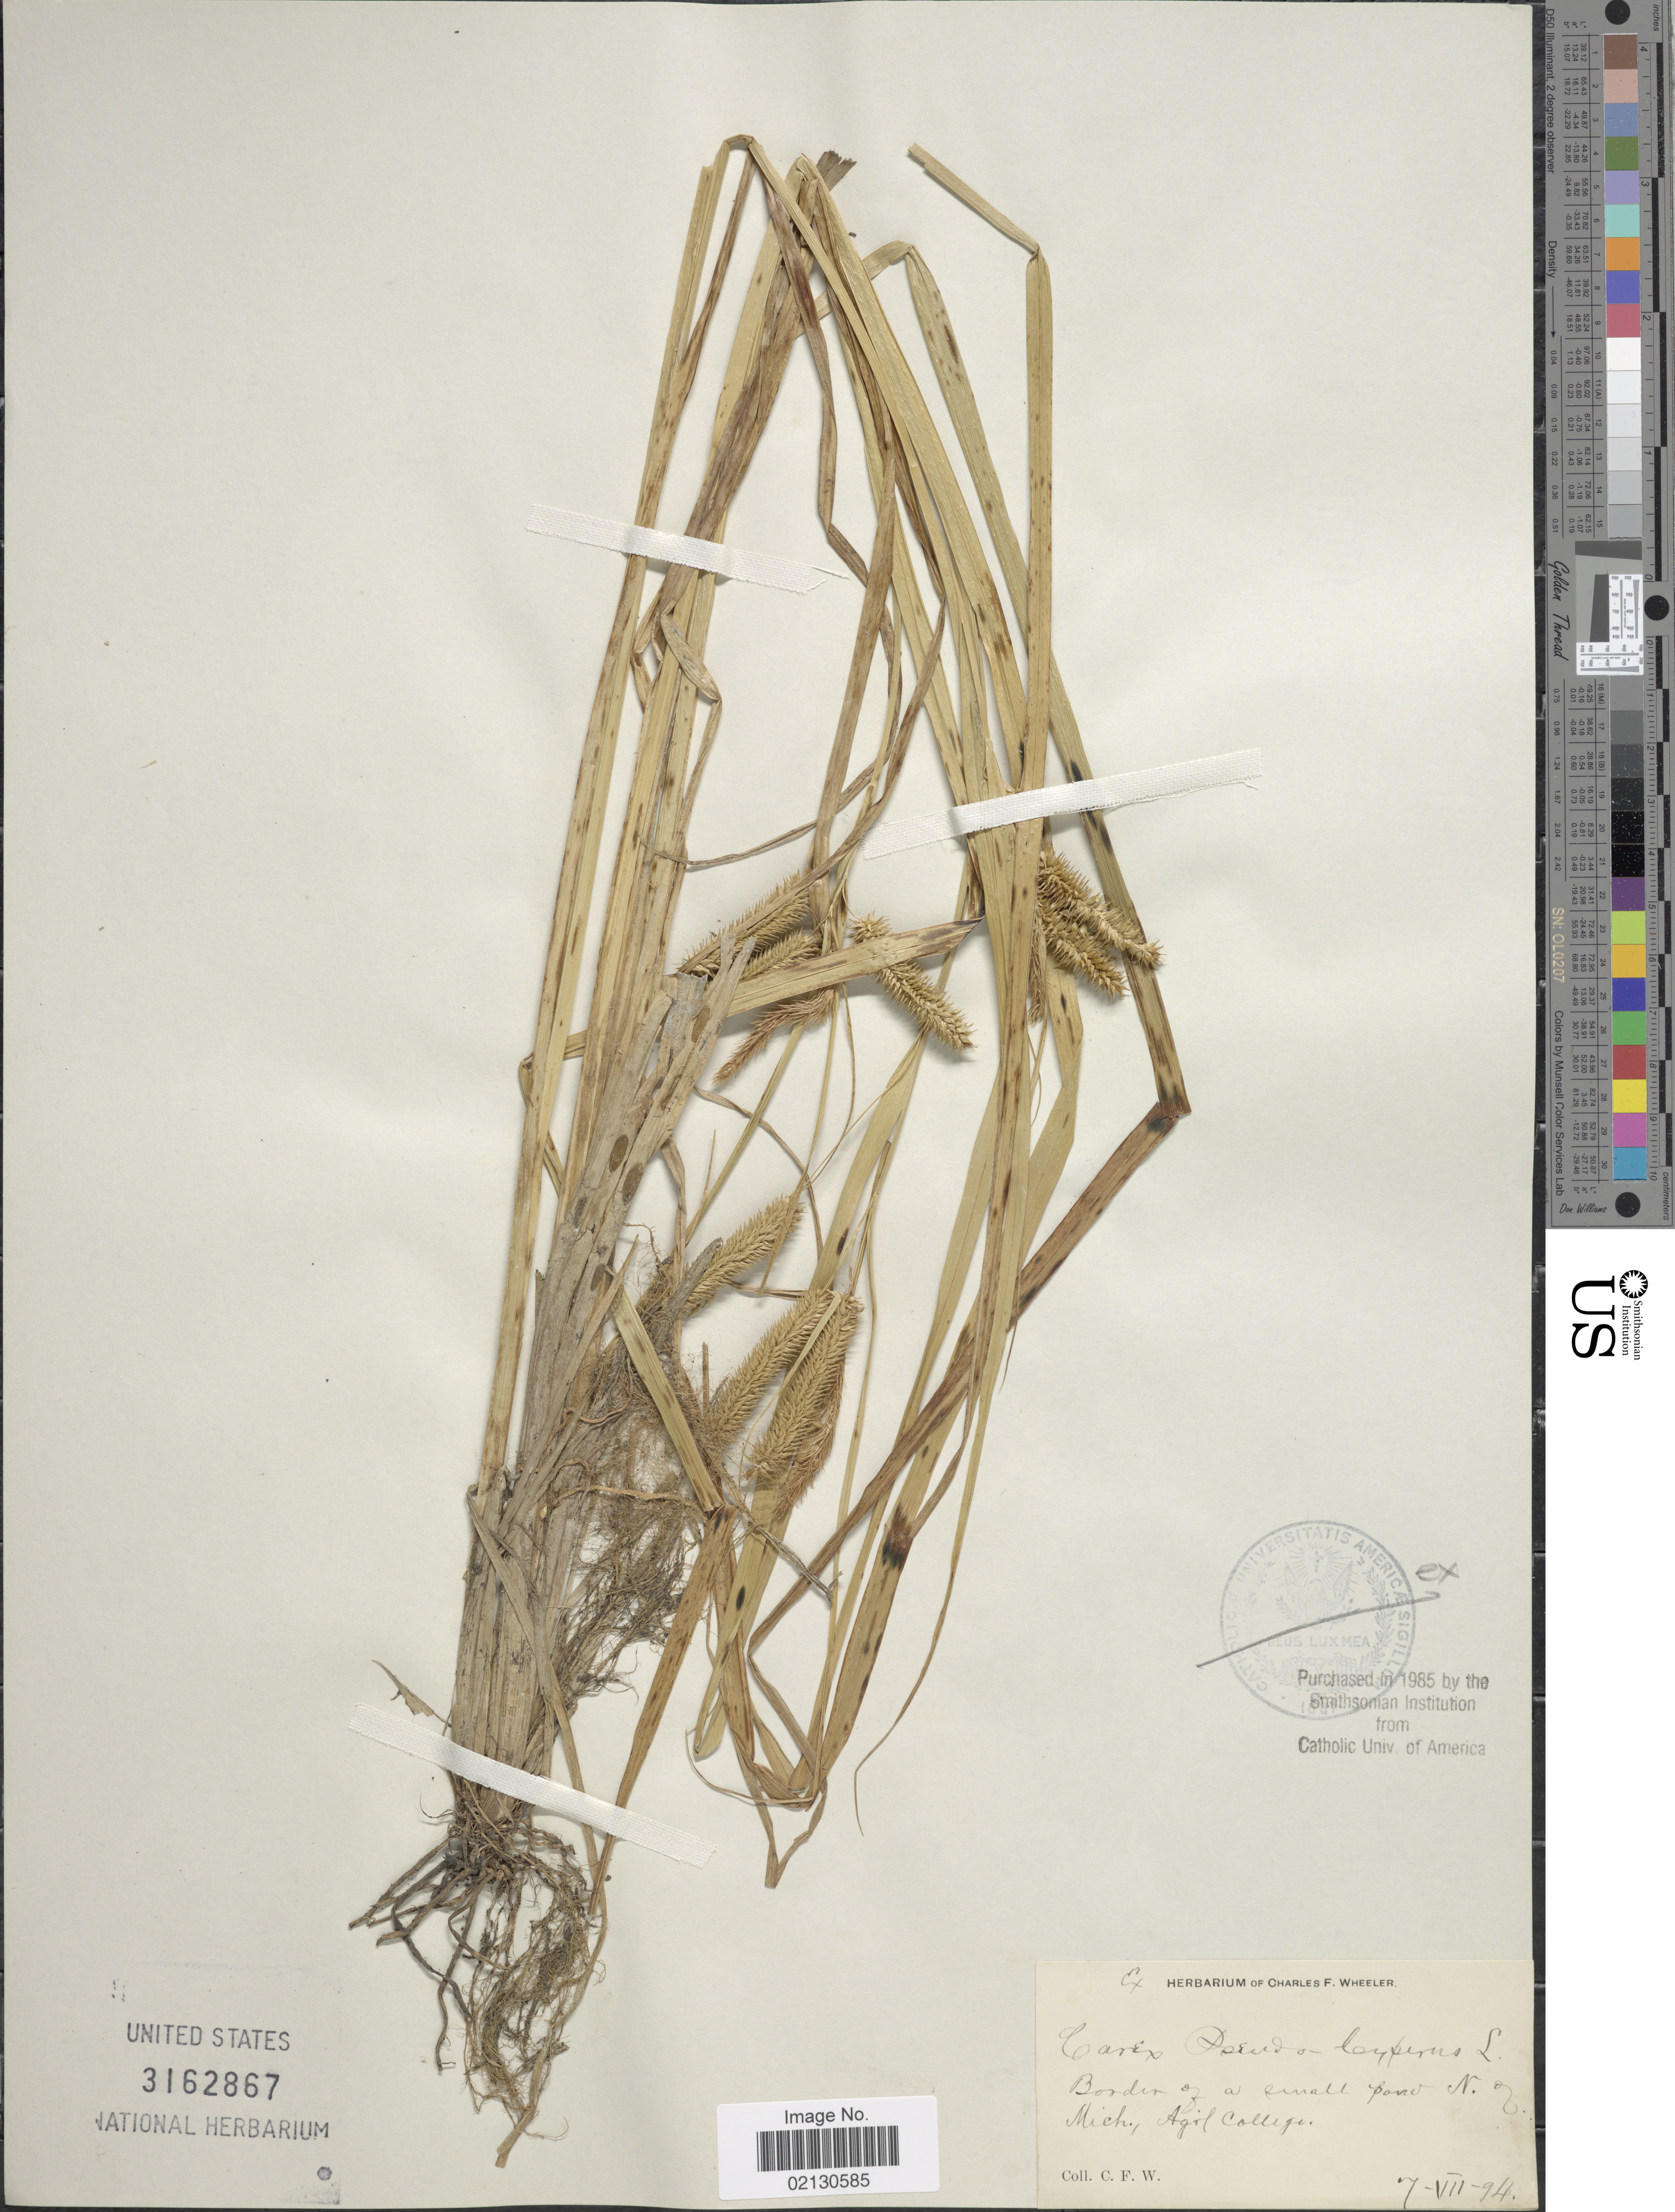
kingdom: Plantae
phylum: Tracheophyta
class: Liliopsida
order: Poales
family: Cyperaceae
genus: Carex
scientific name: Carex pseudocyperus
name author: L.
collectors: C. Wheeler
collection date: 1894-07-07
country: United States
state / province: Michigan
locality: Border of a small pond N. of Mich. Agr'l College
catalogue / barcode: US 3162867